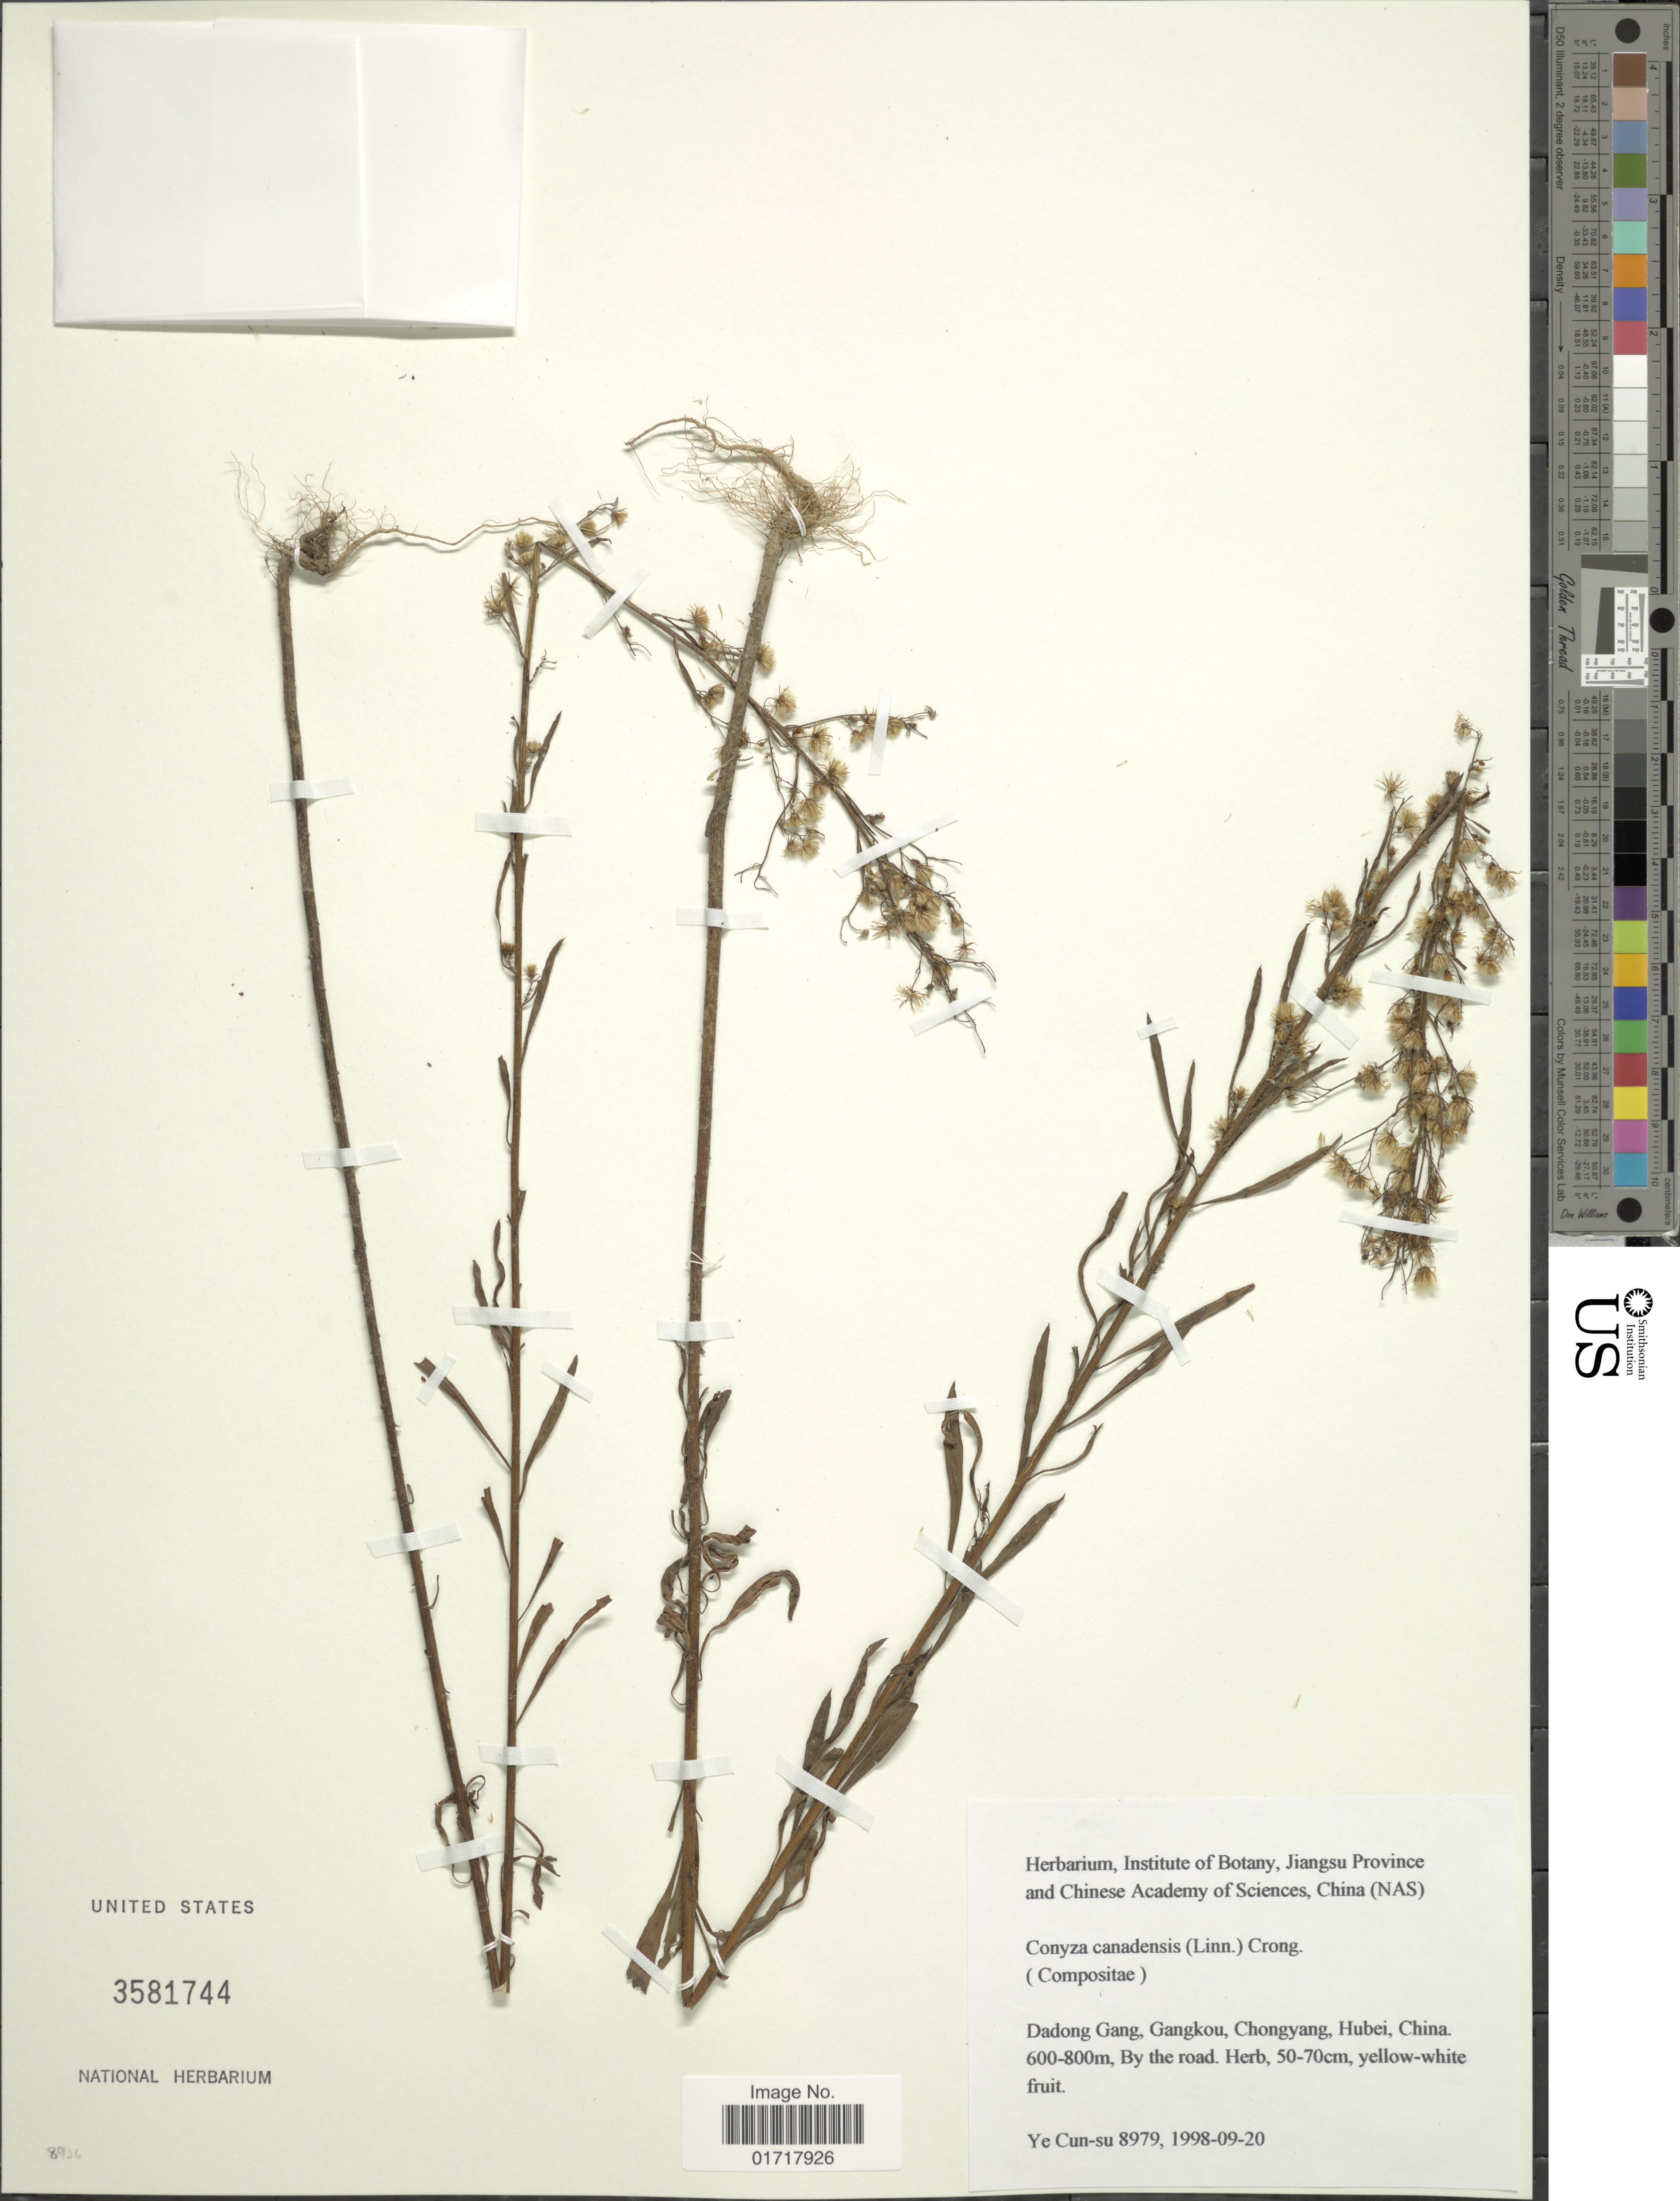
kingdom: Plantae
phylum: Tracheophyta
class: Magnoliopsida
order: Asterales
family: Asteraceae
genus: Conyza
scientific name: Conyza canadensis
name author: (L.) Cronq.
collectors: Ye Cun-su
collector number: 8979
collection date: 1998-09-20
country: China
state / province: Hubei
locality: Dadong Gang, Gangkou, Chongyang, Hubei, China.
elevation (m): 600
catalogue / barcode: US 3581744